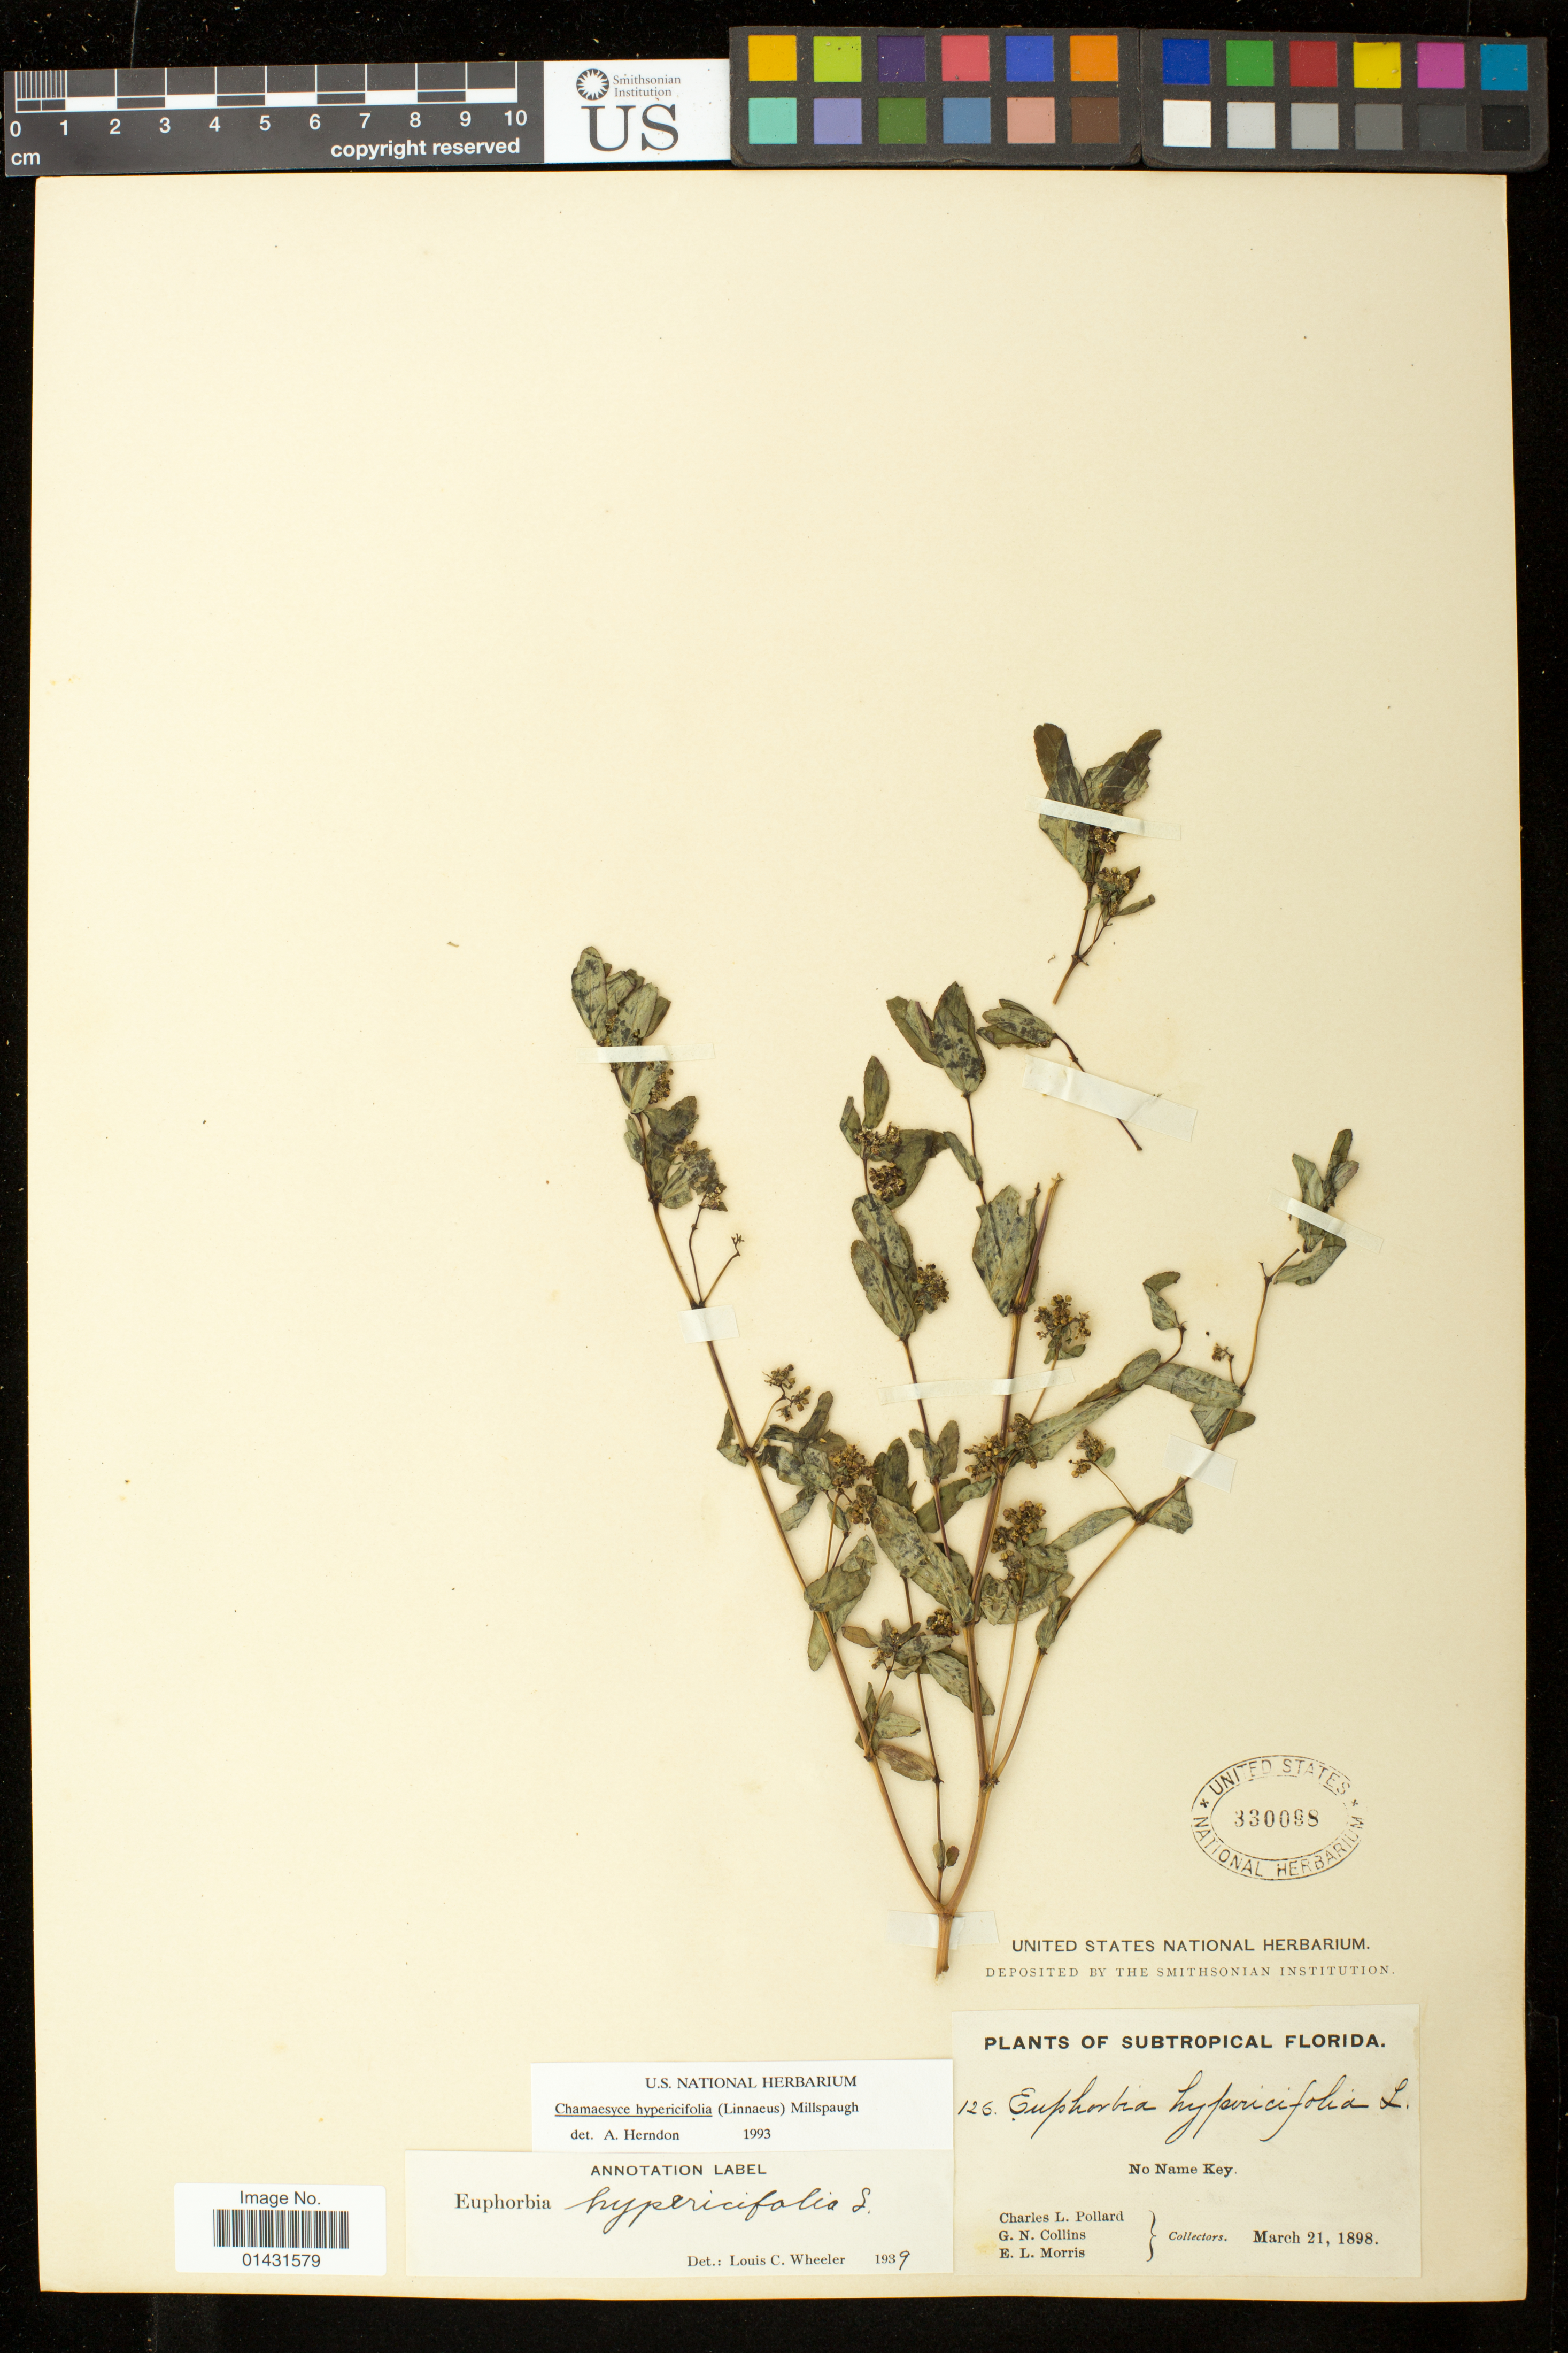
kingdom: Plantae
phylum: Tracheophyta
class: Magnoliopsida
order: Malpighiales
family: Euphorbiaceae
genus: Euphorbia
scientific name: Euphorbia hypericifolia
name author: L.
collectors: C. L. Pollard, G. Collins & E. L. Morris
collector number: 126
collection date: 1898-03-21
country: United States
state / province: Florida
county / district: Monroe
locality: No Name Key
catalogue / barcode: US 330098